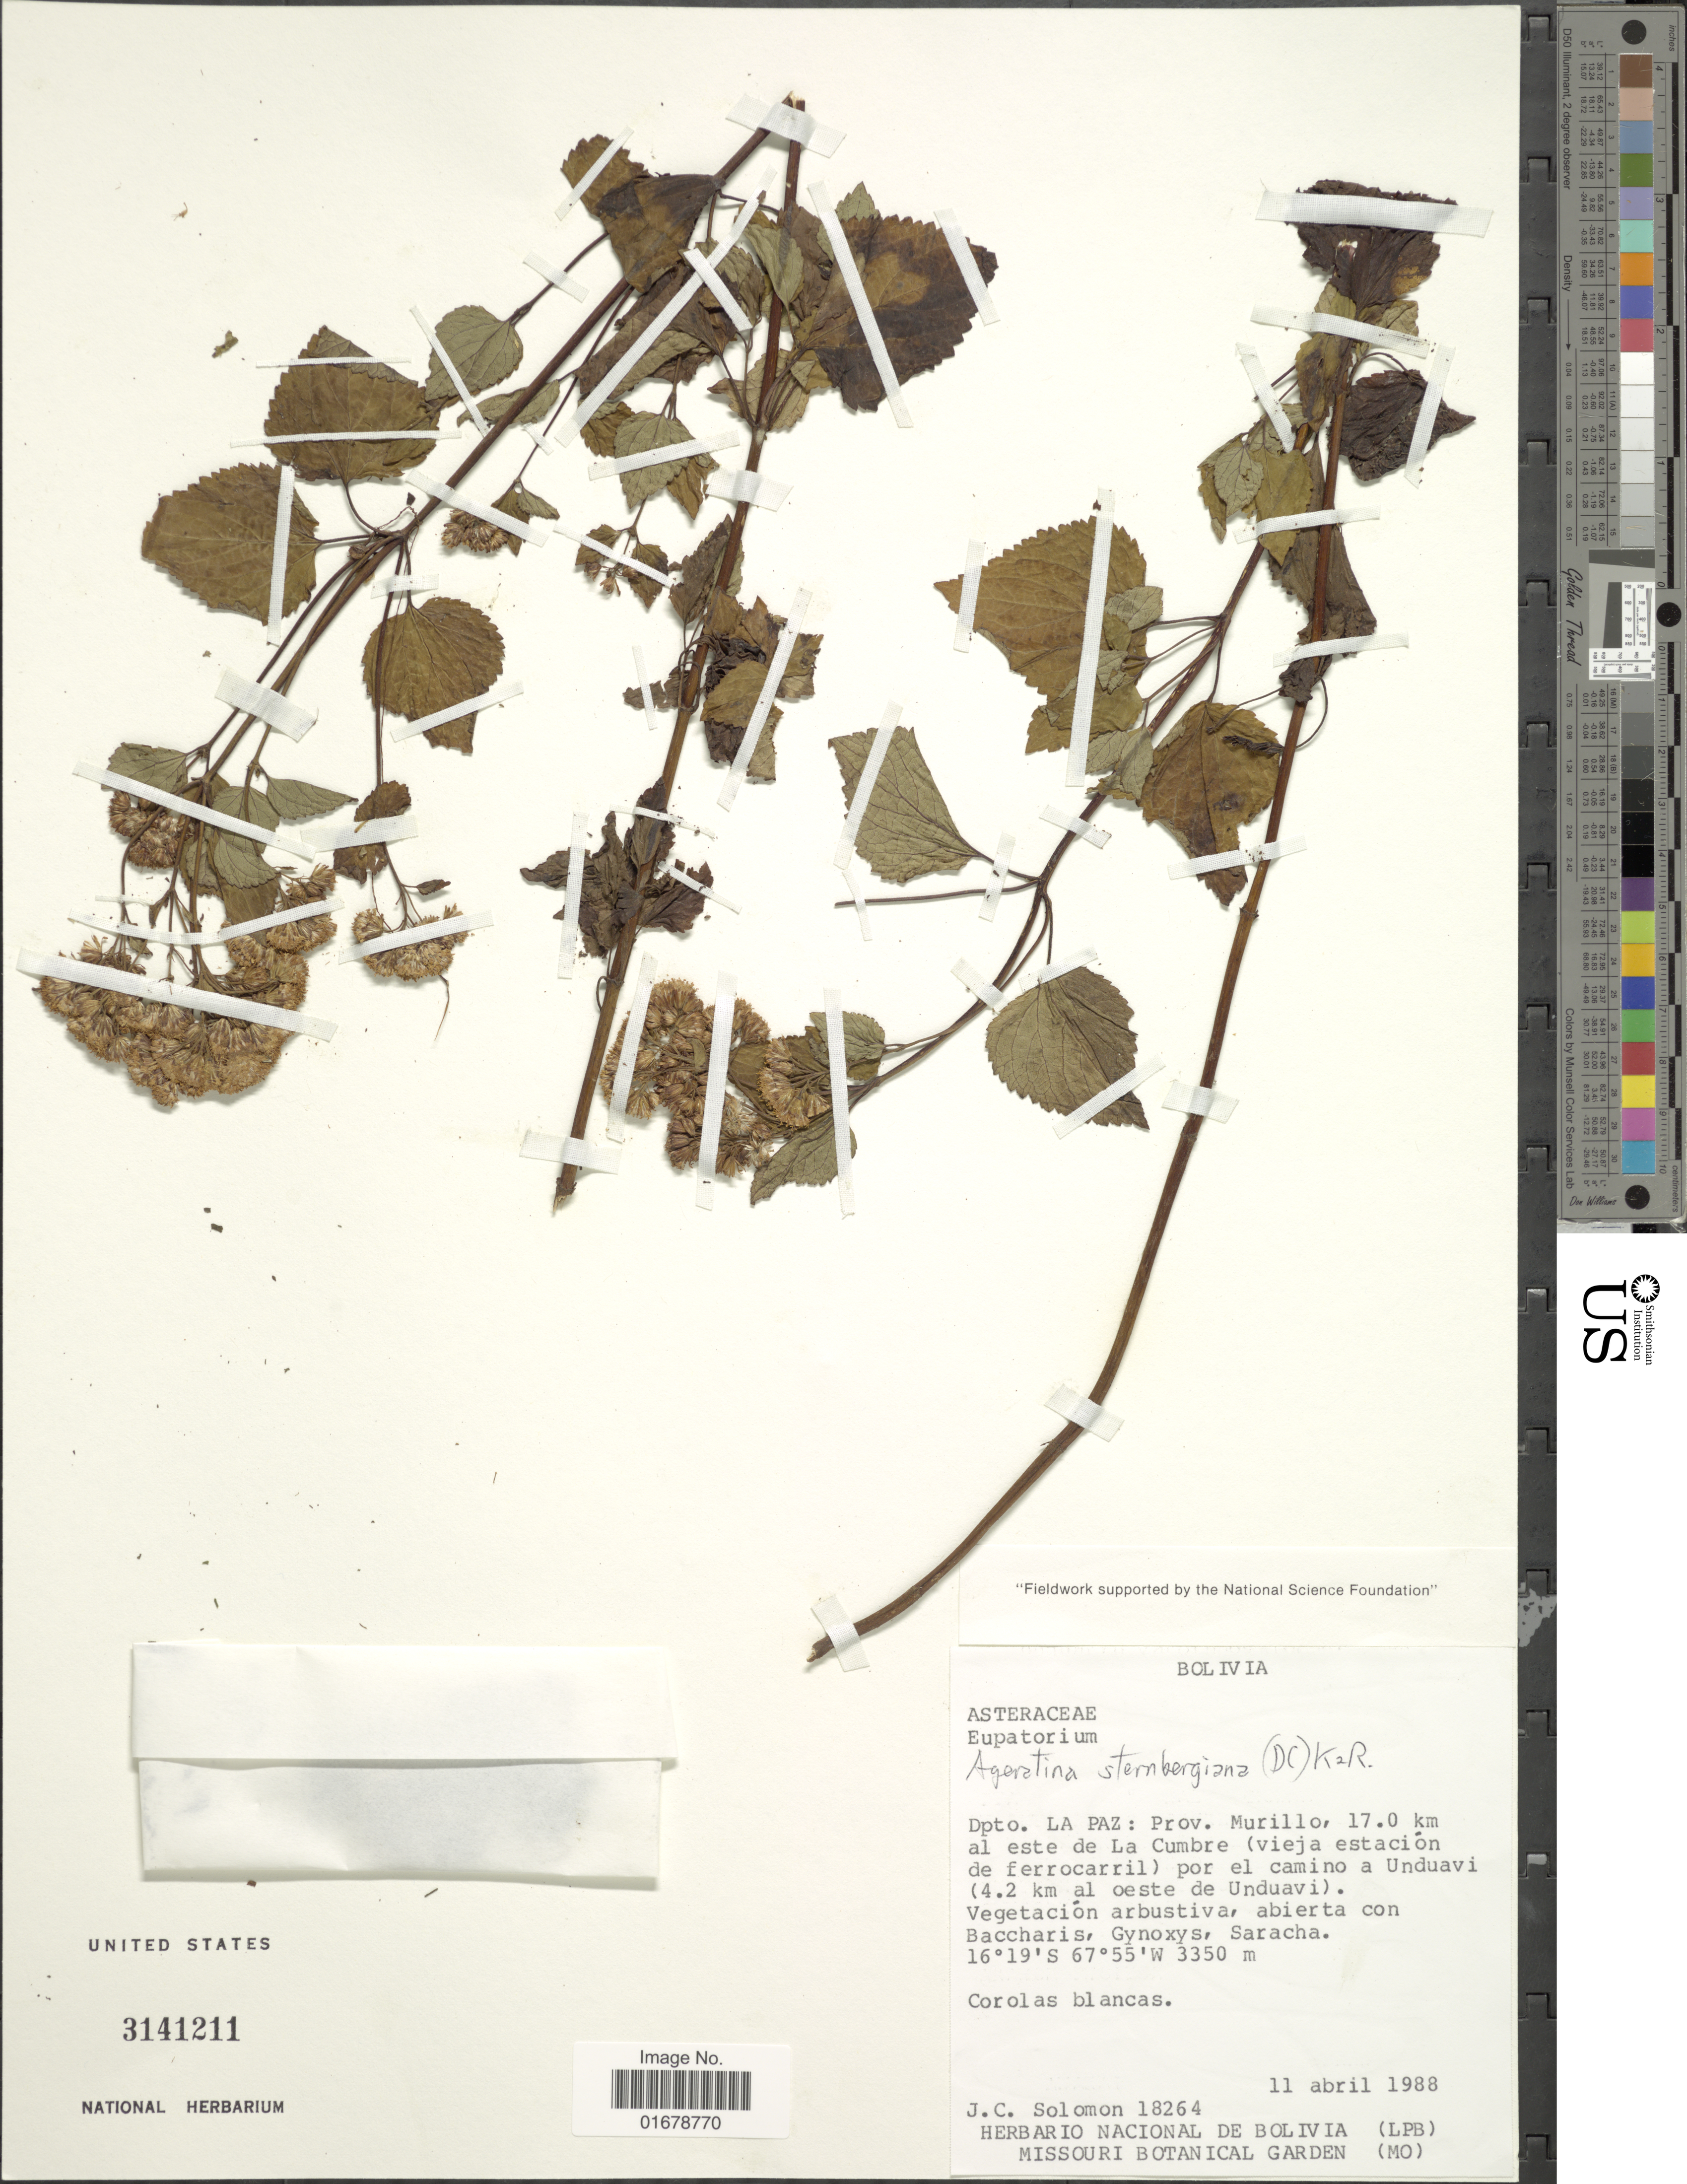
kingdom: Plantae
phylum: Tracheophyta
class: Magnoliopsida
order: Asterales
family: Asteraceae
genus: Ageratina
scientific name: Ageratina sternbergiana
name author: (DC.) R.M. King & H. Rob.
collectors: J. C. Solomon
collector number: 18264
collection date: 1988-04-01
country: Bolivia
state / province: La Paz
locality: Dpto. La Paz: Prov. Murillo, 17.0 km al este de La Cumbre (vieja estacion de ferrocarril) por el camino a Unduavi (4.2 km al oeste de Unduavi)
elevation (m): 3350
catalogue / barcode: US 3141211